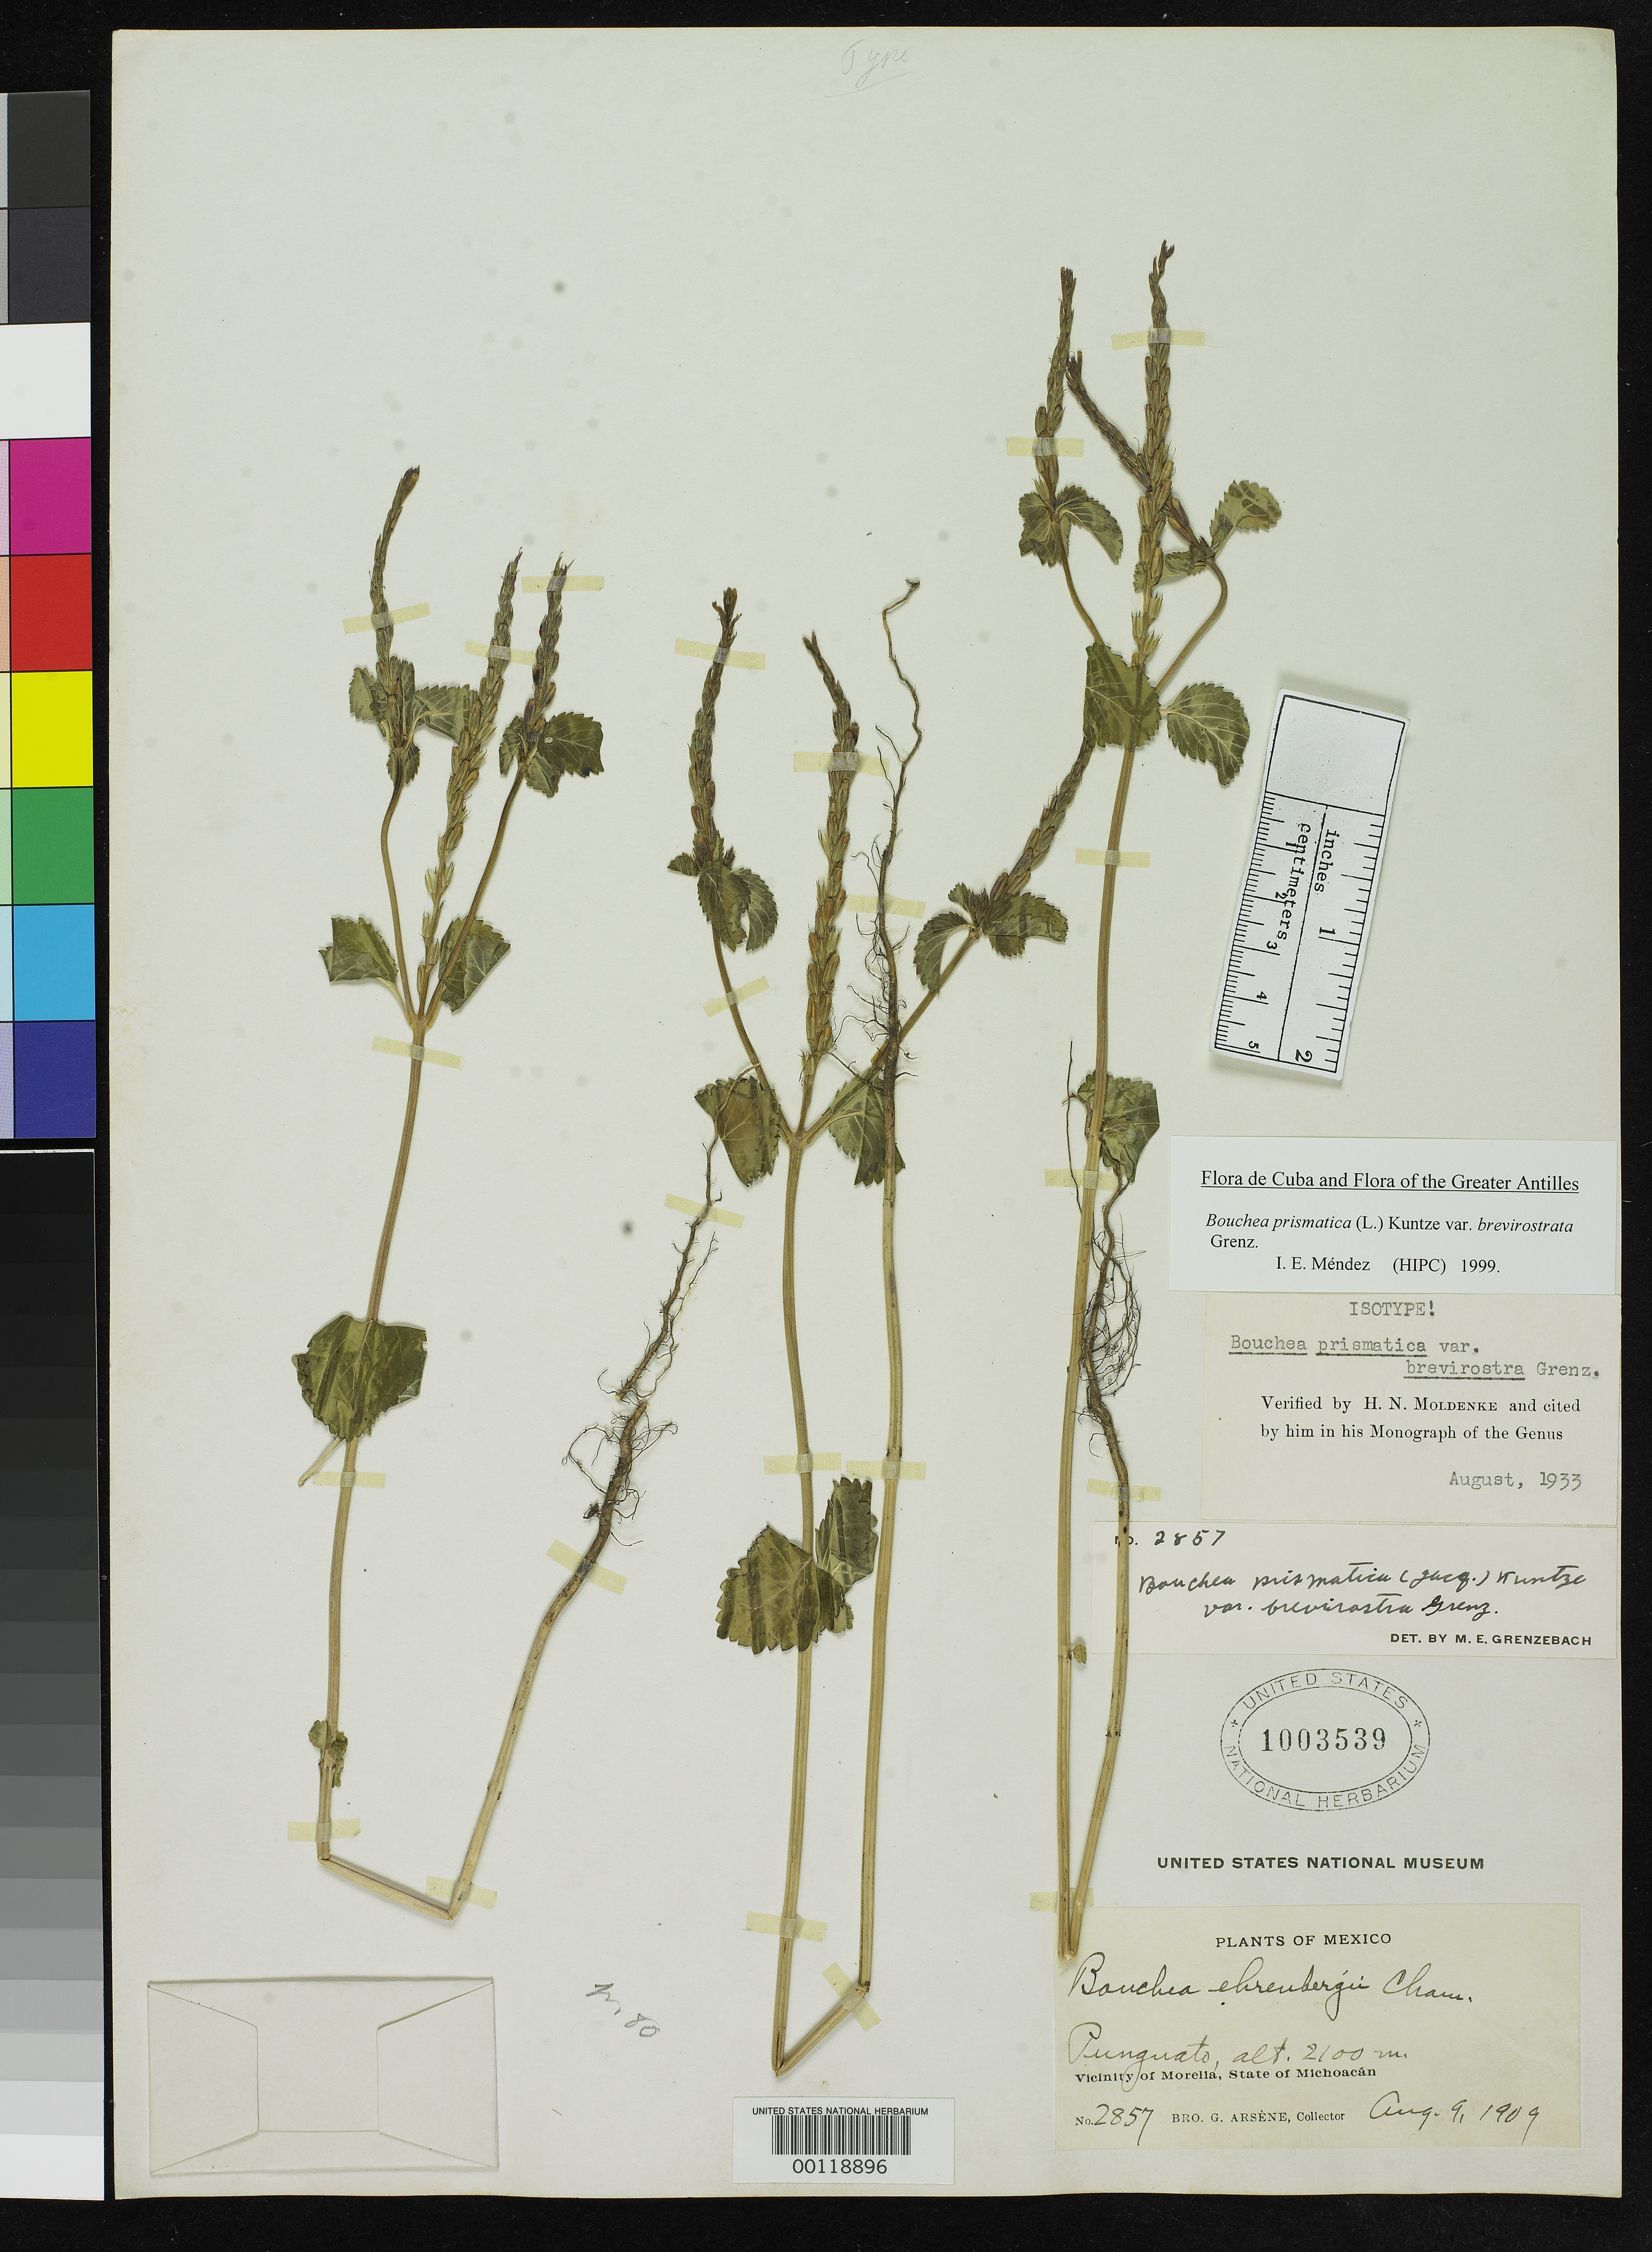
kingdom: Plantae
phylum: Tracheophyta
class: Magnoliopsida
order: Lamiales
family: Verbenaceae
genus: Bouchea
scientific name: Bouchea prismatica var. brevirostra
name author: Grenzeb.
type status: Isotype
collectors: Bro. G. Arsène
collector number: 2857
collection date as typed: Aug 1909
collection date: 1909-08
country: Mexico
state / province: Michoacán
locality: Vicinity of Morelia, Punguato.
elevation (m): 2100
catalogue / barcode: US 1003539